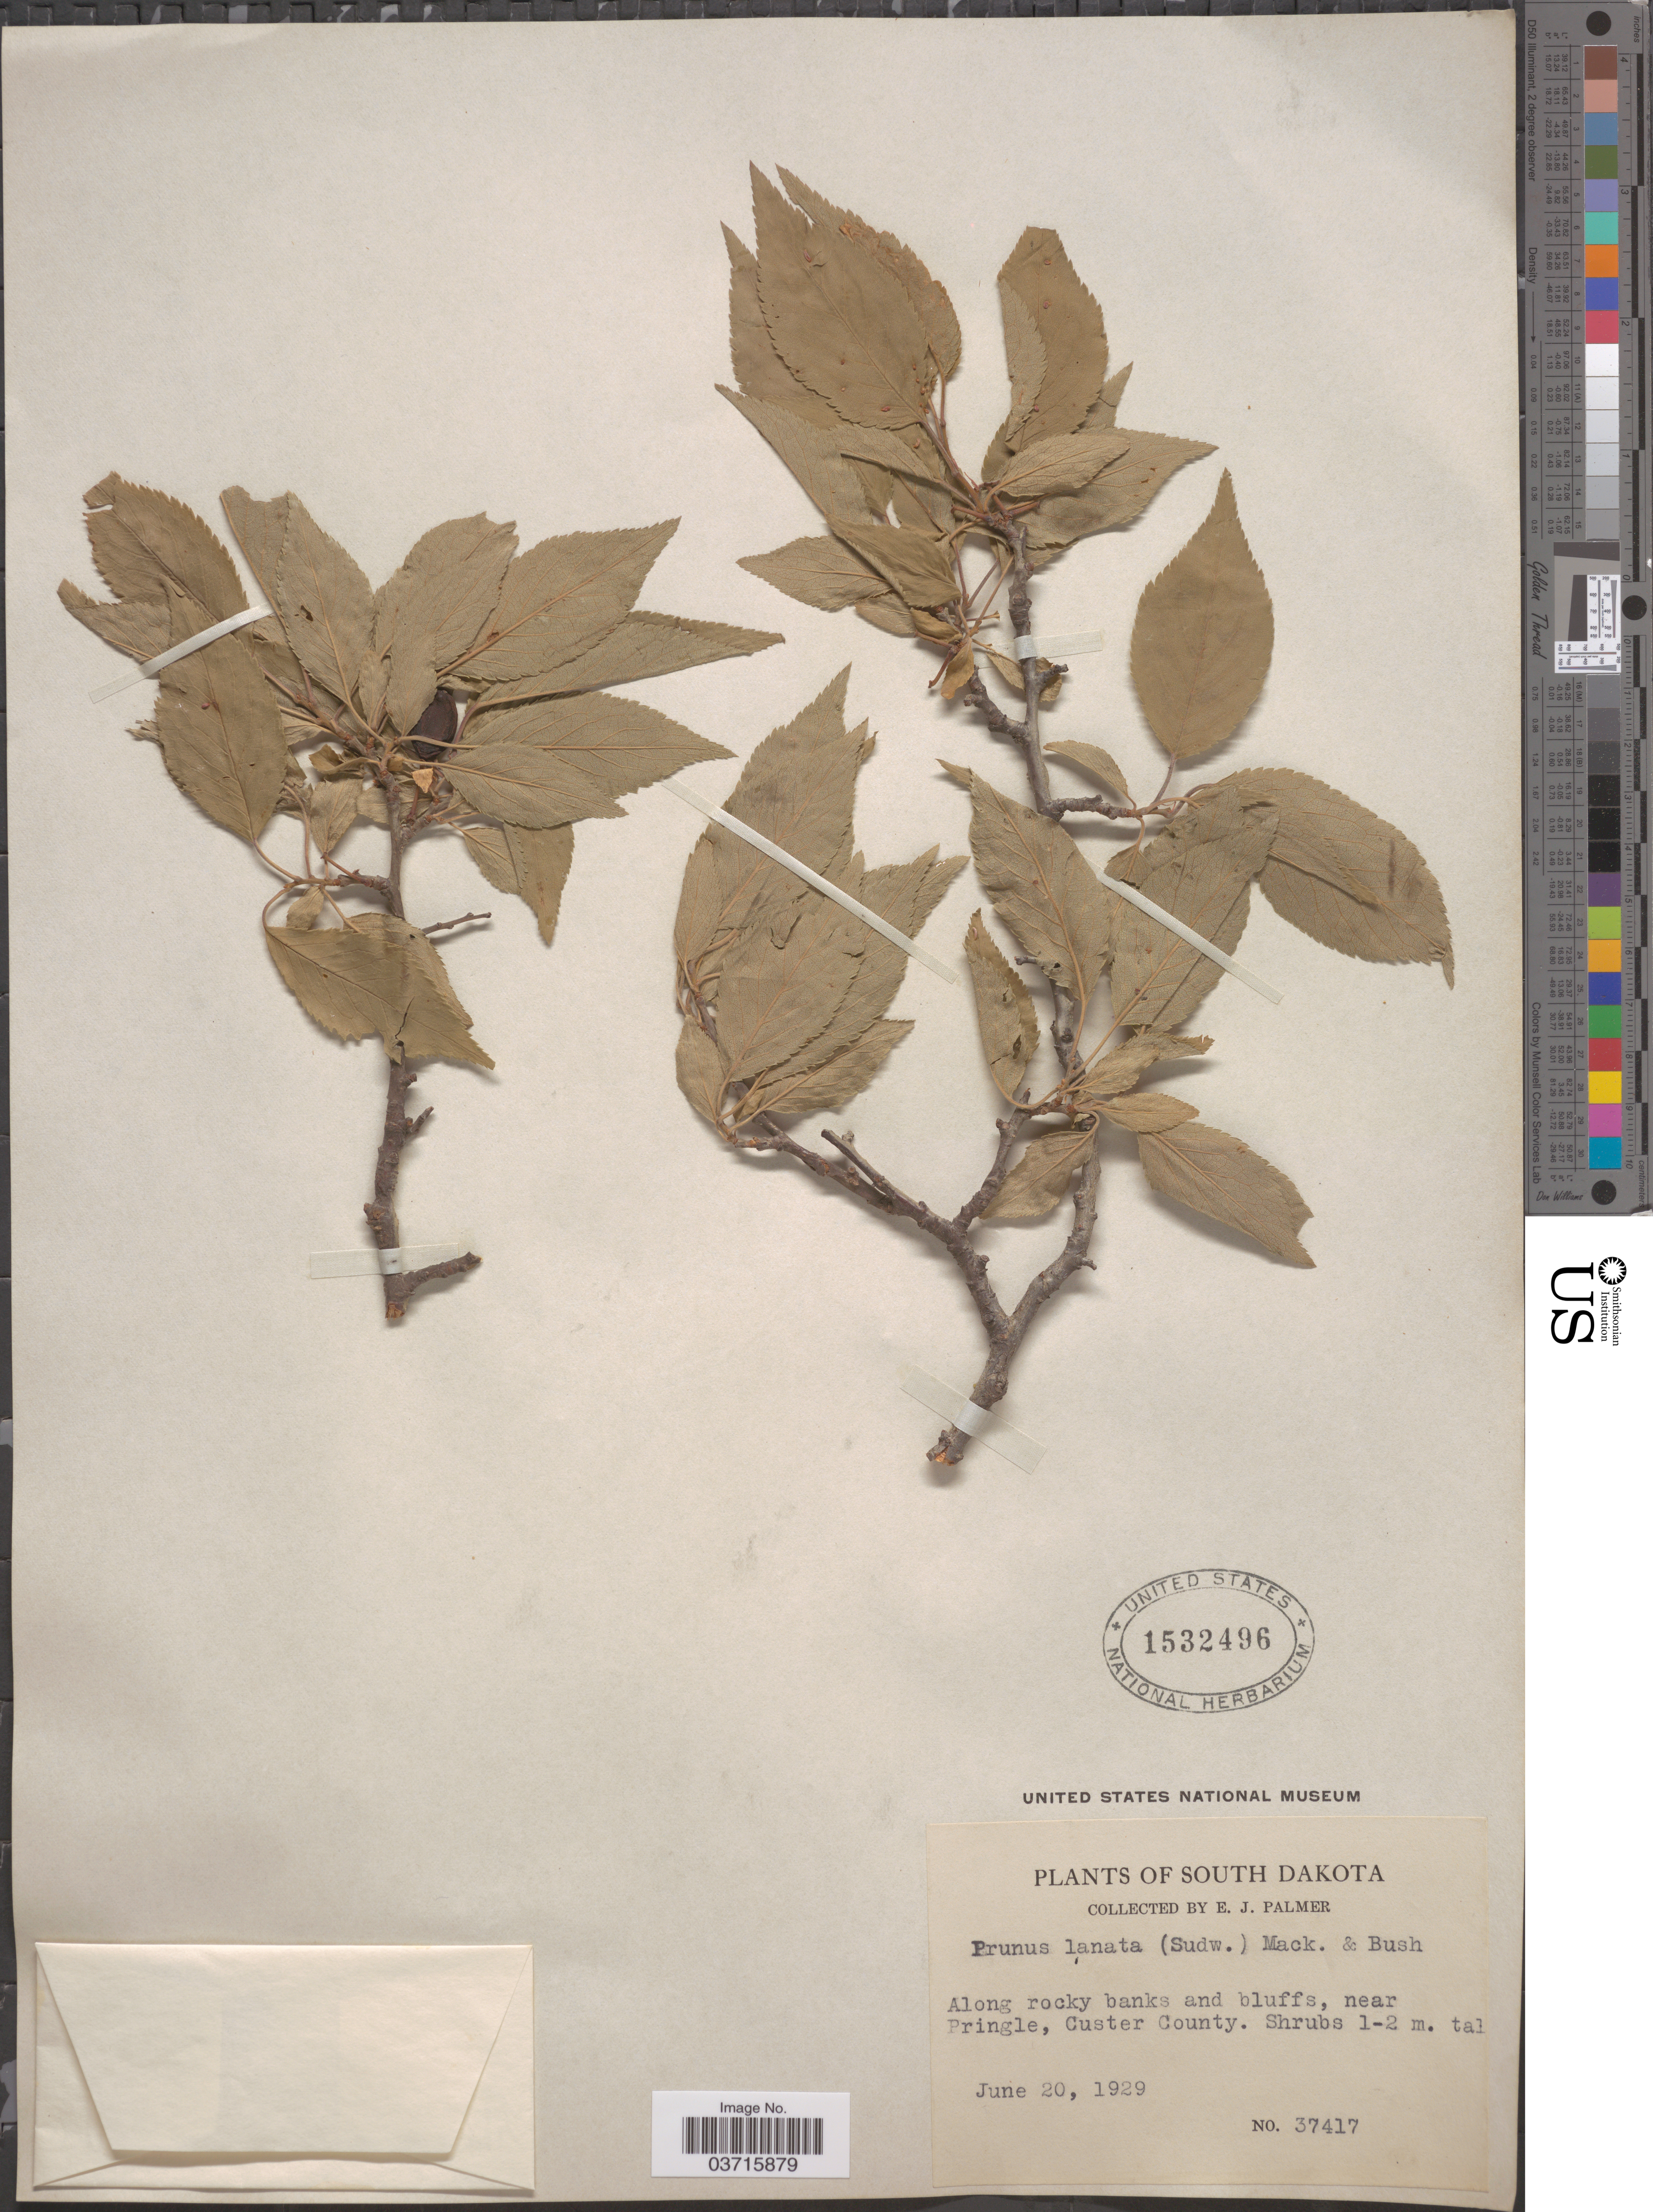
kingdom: Plantae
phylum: Tracheophyta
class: Magnoliopsida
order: Rosales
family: Rosaceae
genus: Prunus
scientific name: Prunus lanata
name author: (Sudw.) Mack. & Bush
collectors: E. J. Palmer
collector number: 37417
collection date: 1929-06-20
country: United States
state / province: South Dakota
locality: Along rocky banks and bluffs, near Pringle, Custer County.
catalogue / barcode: US 1532496